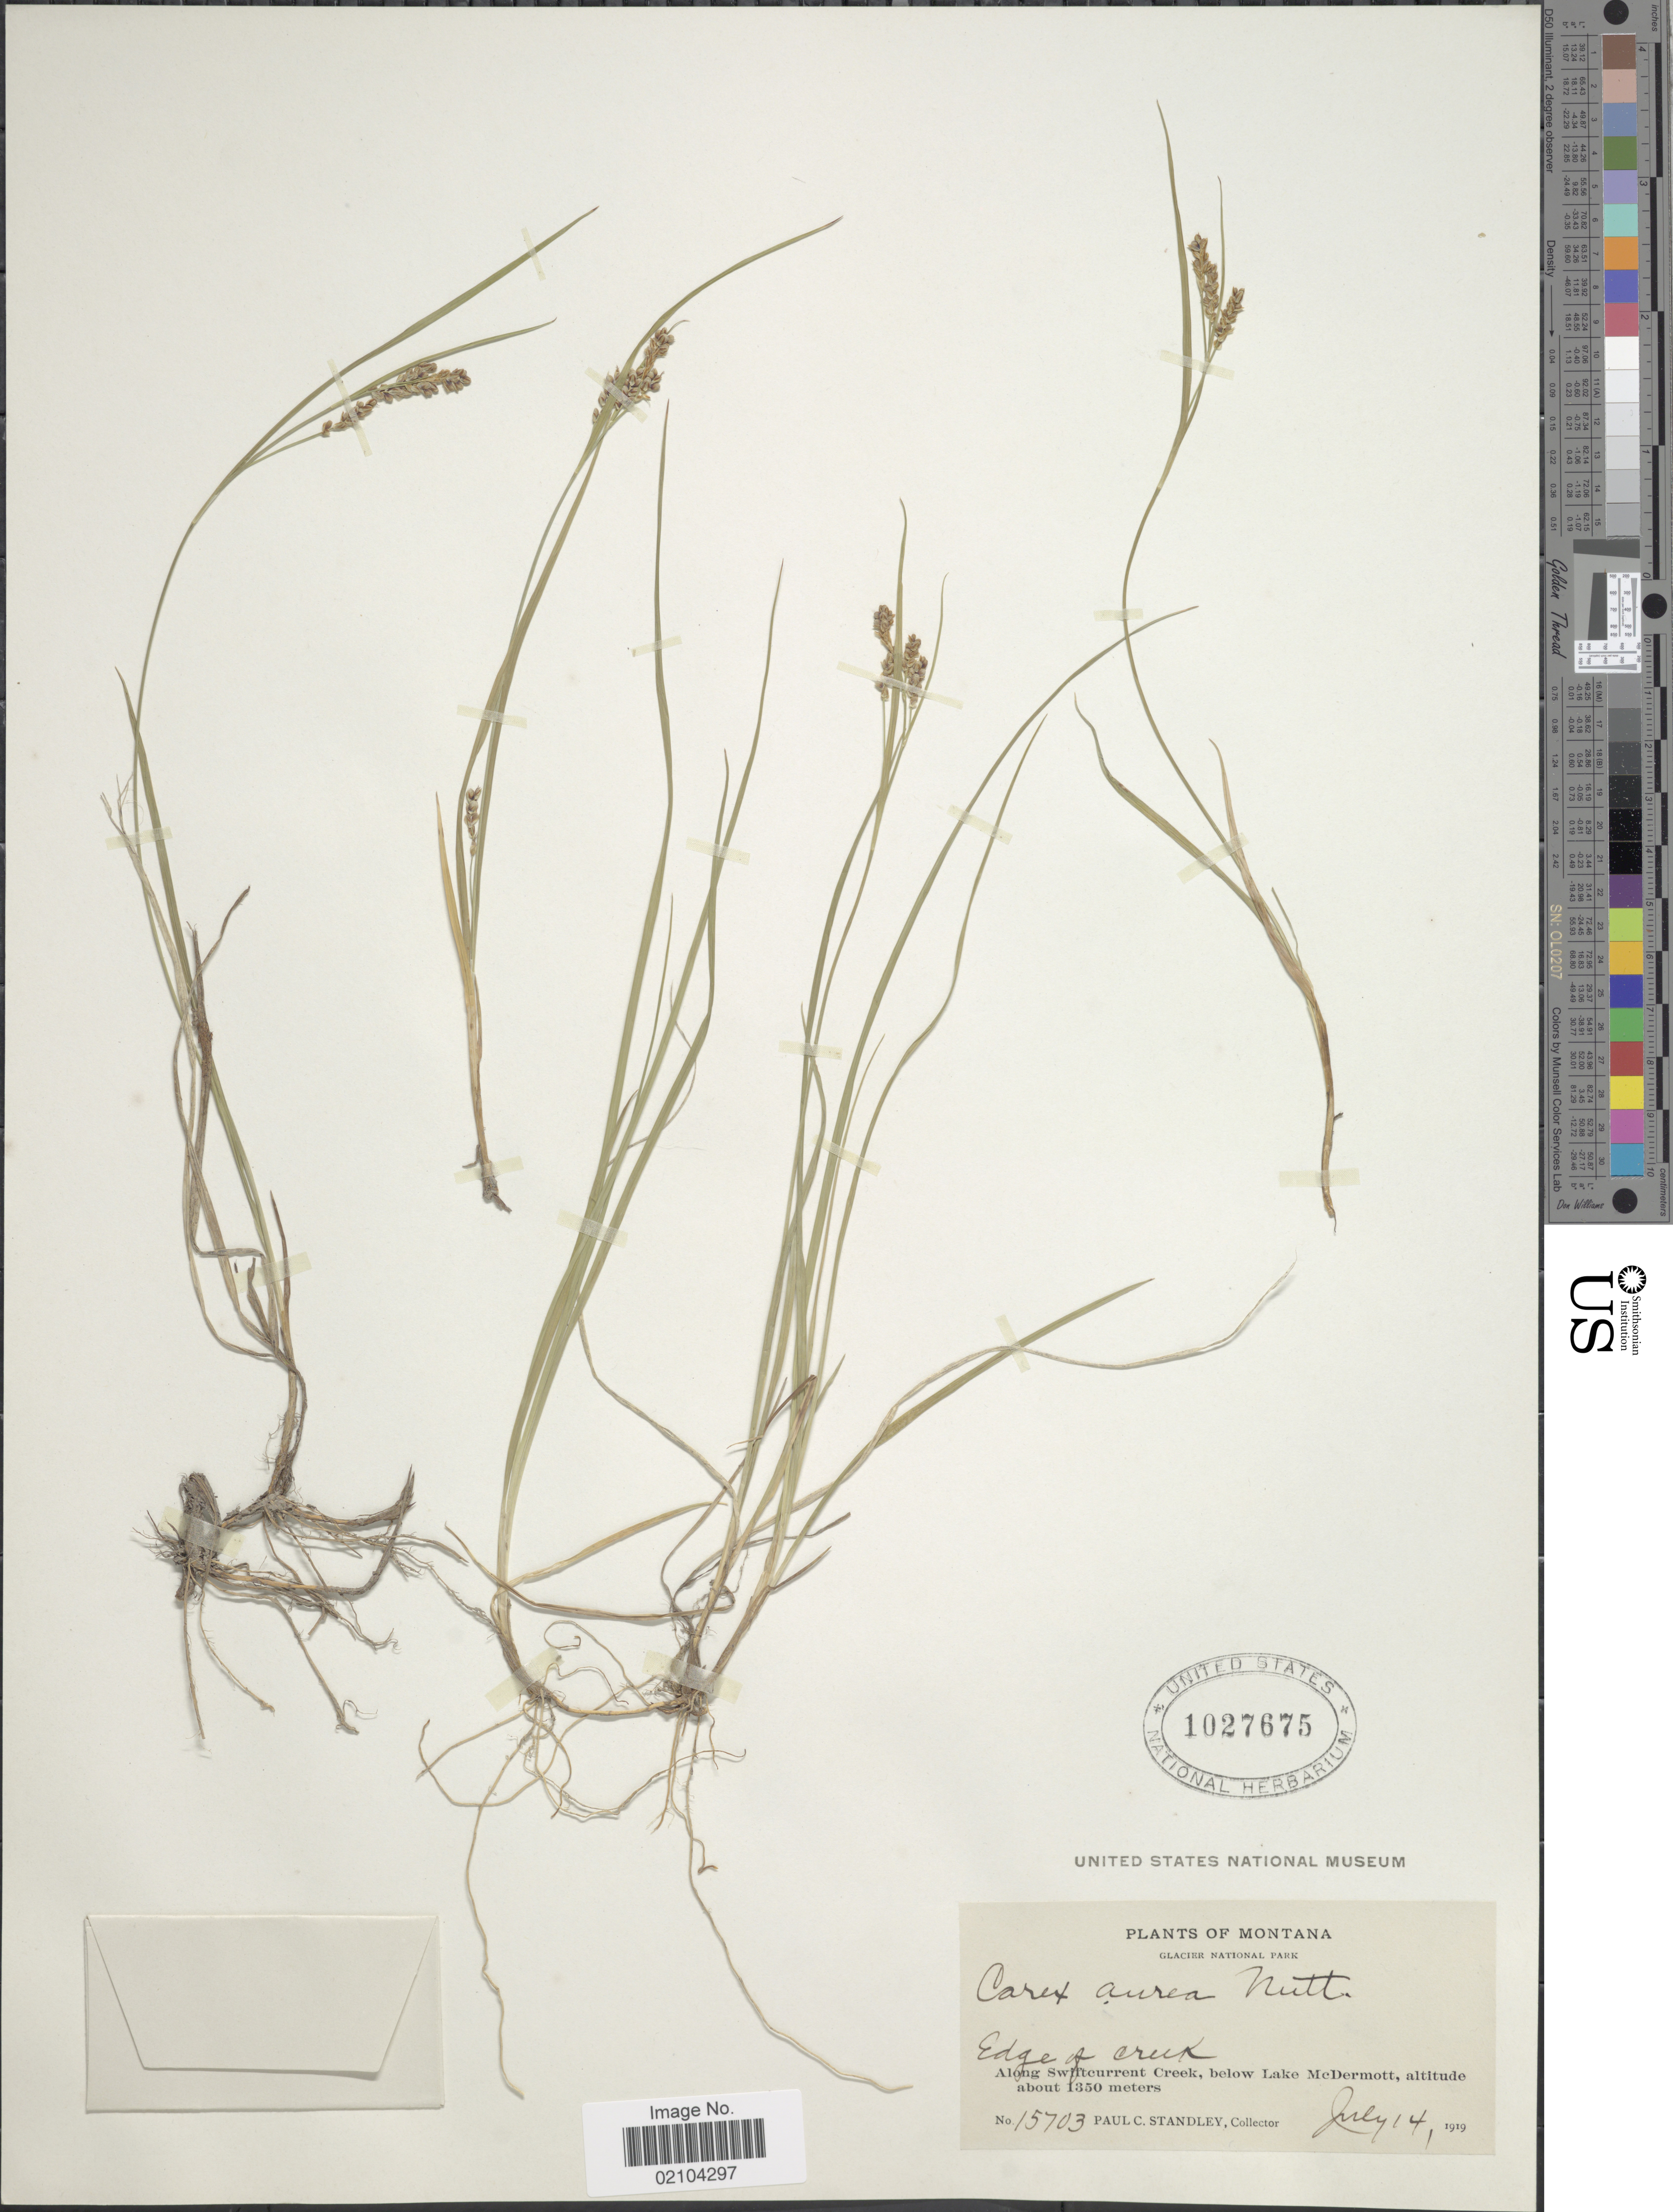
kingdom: Plantae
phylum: Tracheophyta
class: Liliopsida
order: Poales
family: Cyperaceae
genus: Carex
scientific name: Carex aurea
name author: Nutt.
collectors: P. C. Standley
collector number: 15703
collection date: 1919-07-14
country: United States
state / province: Montana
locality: Montana, Glacier National Park, Edge of Creek. Along Swiftcurrent Creek, below Lake McDermott.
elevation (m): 1350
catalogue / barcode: US 1027675